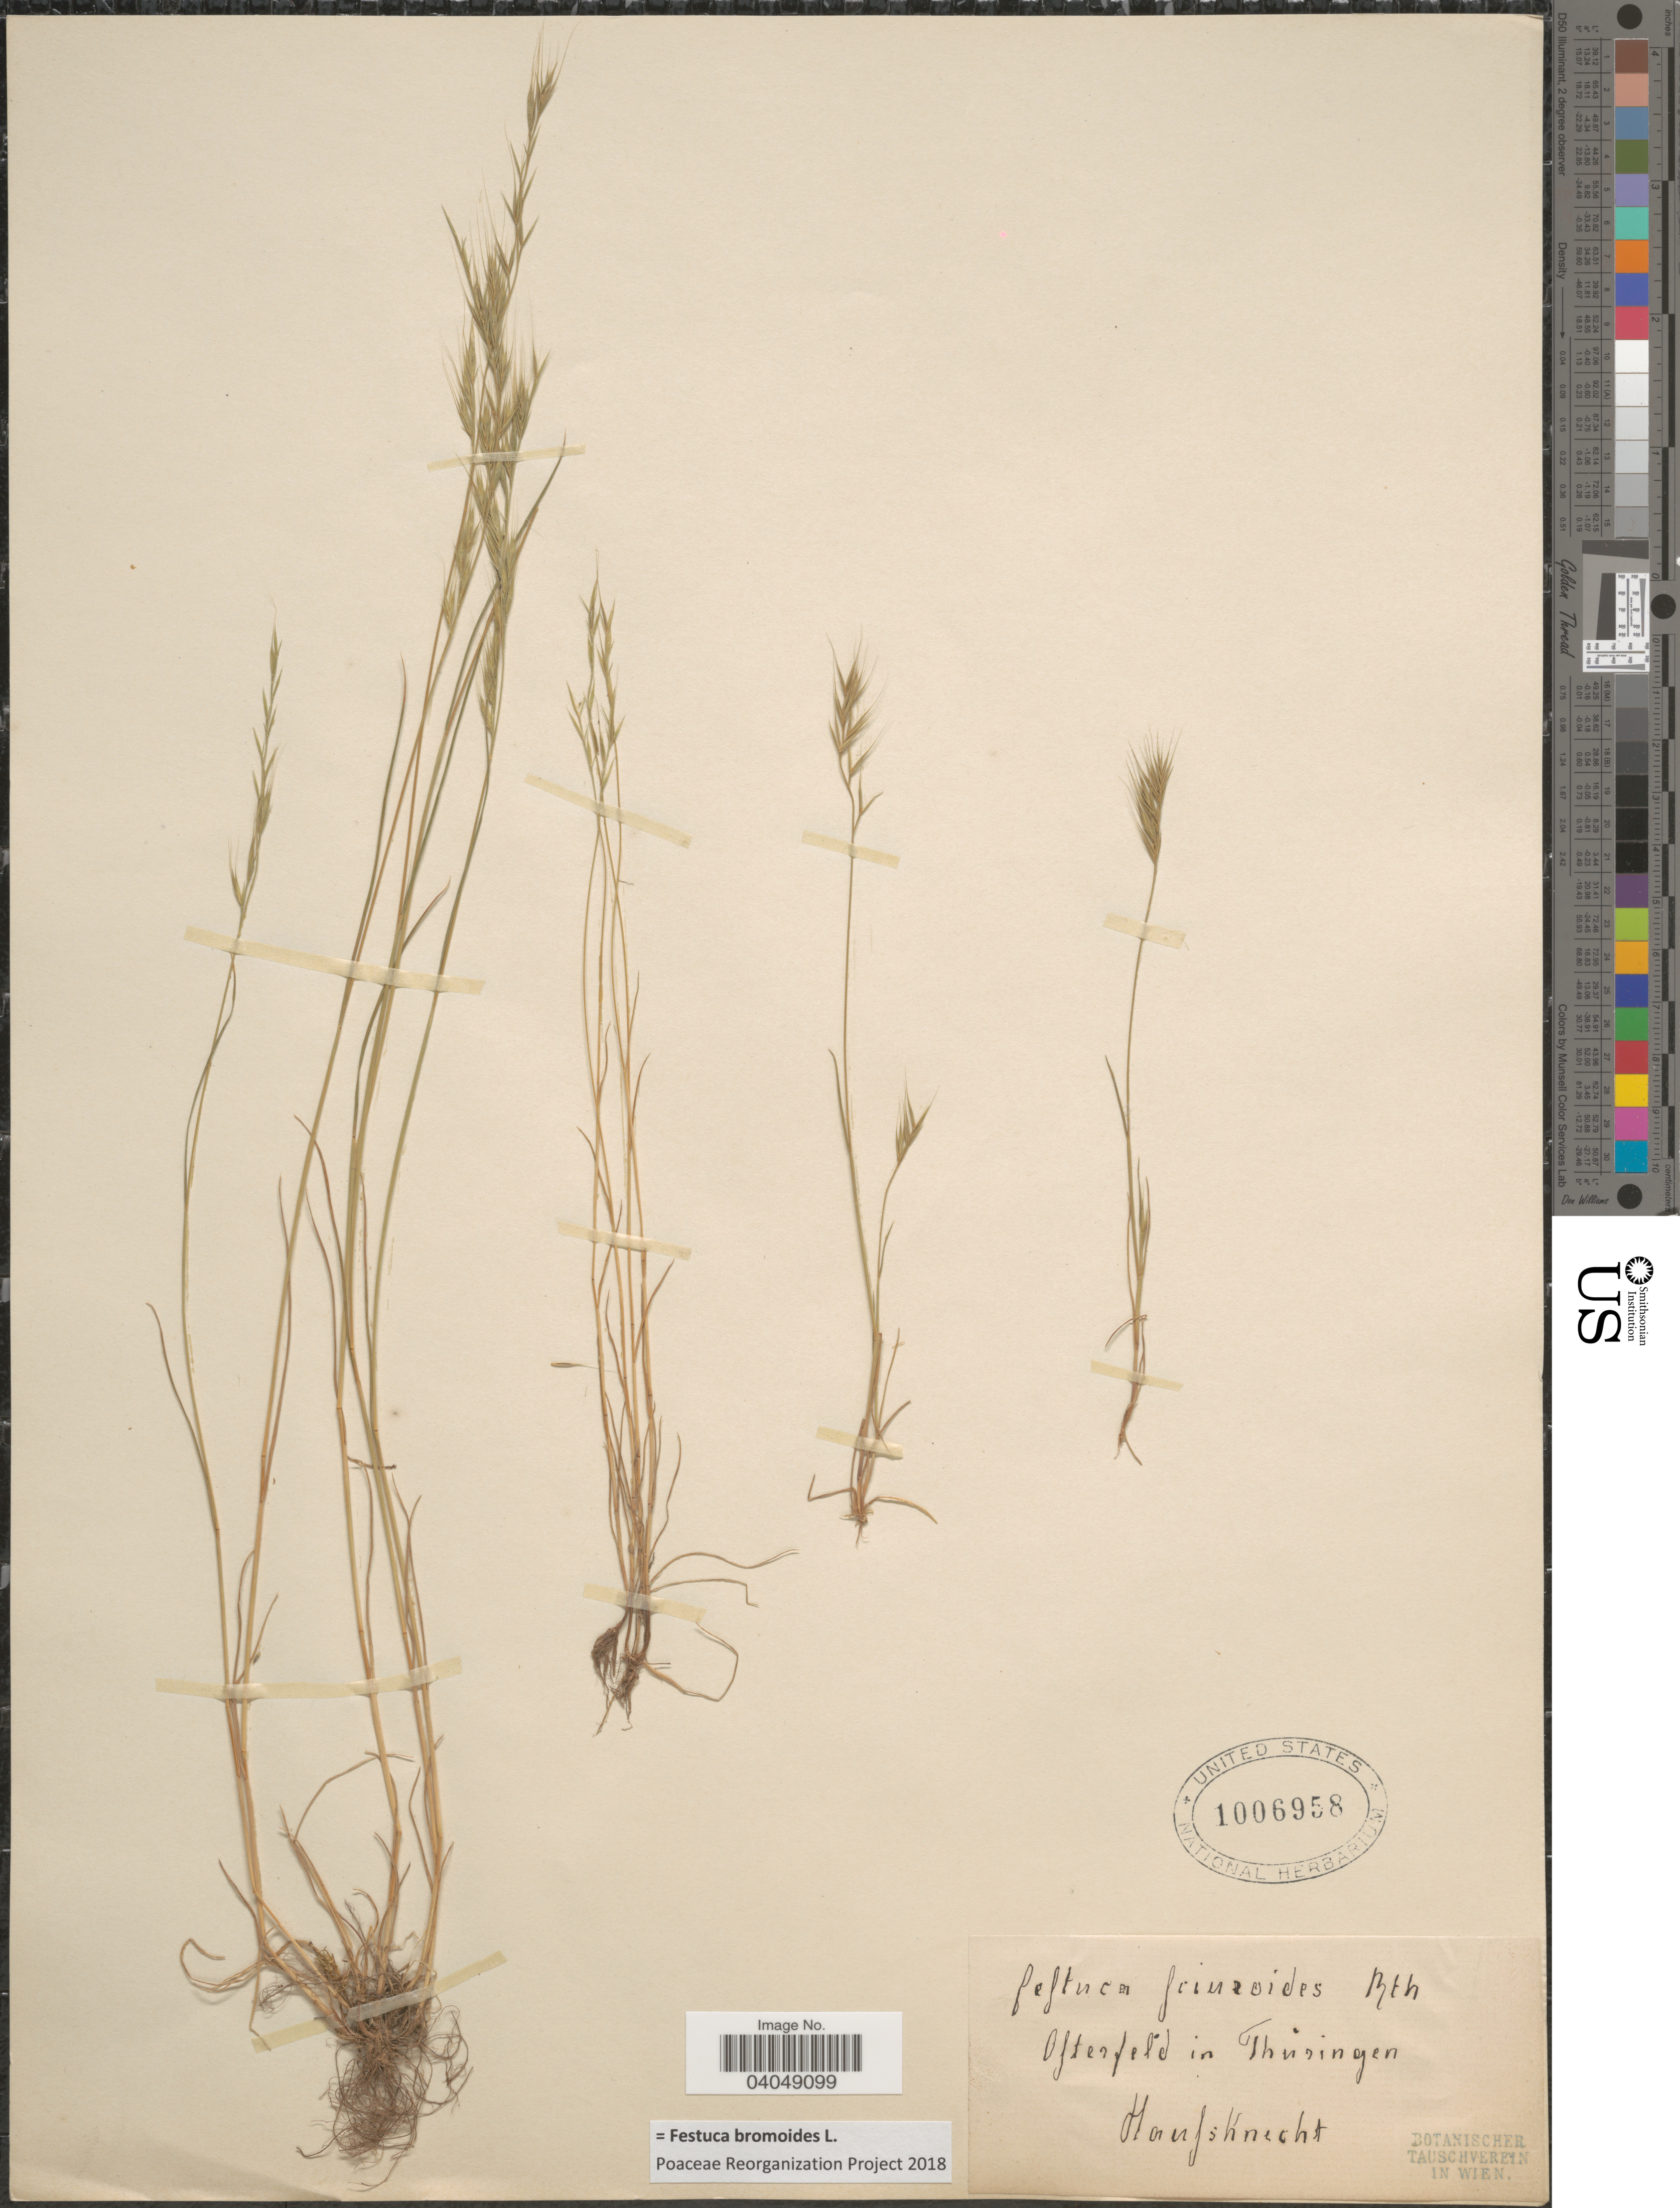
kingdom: Plantae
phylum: Tracheophyta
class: Liliopsida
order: Poales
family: Poaceae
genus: Festuca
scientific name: Festuca bromoides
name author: L.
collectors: Haussknecht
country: Germany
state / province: Thuringia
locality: Ofterfeld in Thuringen.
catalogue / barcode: US 1006958